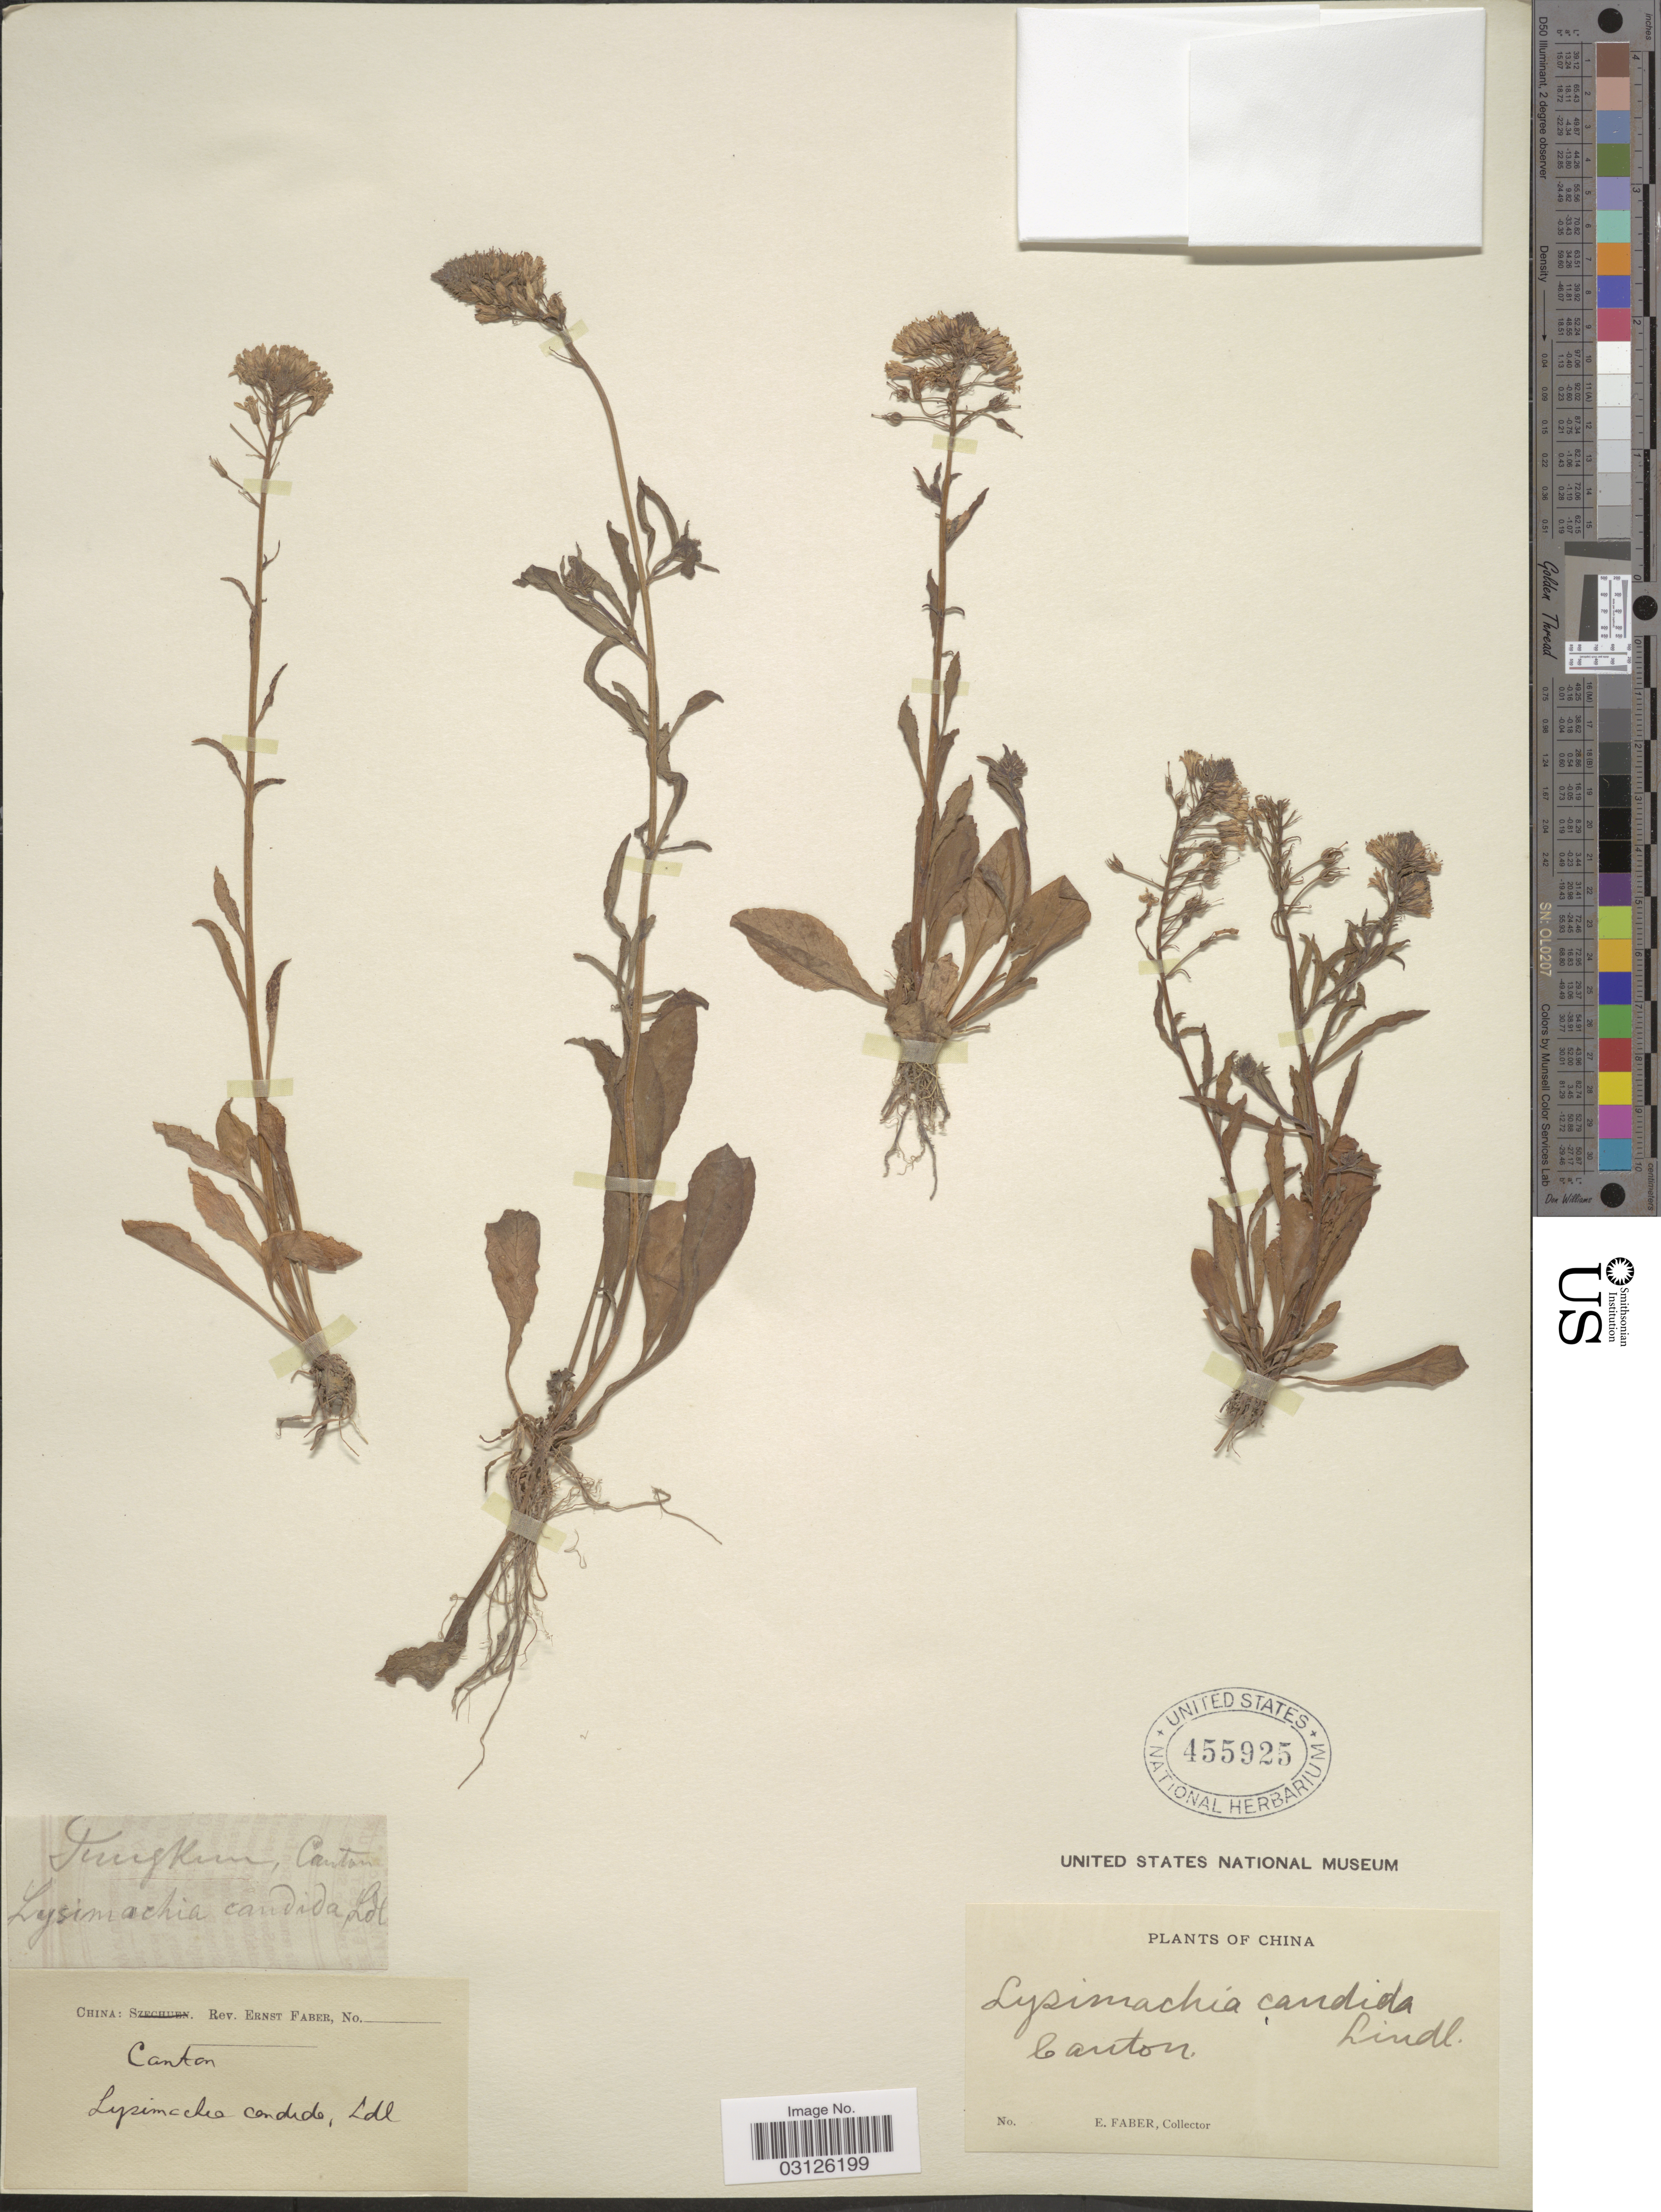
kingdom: Plantae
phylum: Tracheophyta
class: Magnoliopsida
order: Ericales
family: Primulaceae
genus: Lysimachia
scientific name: Lysimachia candida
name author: Lindl.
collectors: E. Faber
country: China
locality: Pungkun [interpreted], Canton.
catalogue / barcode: US 455925